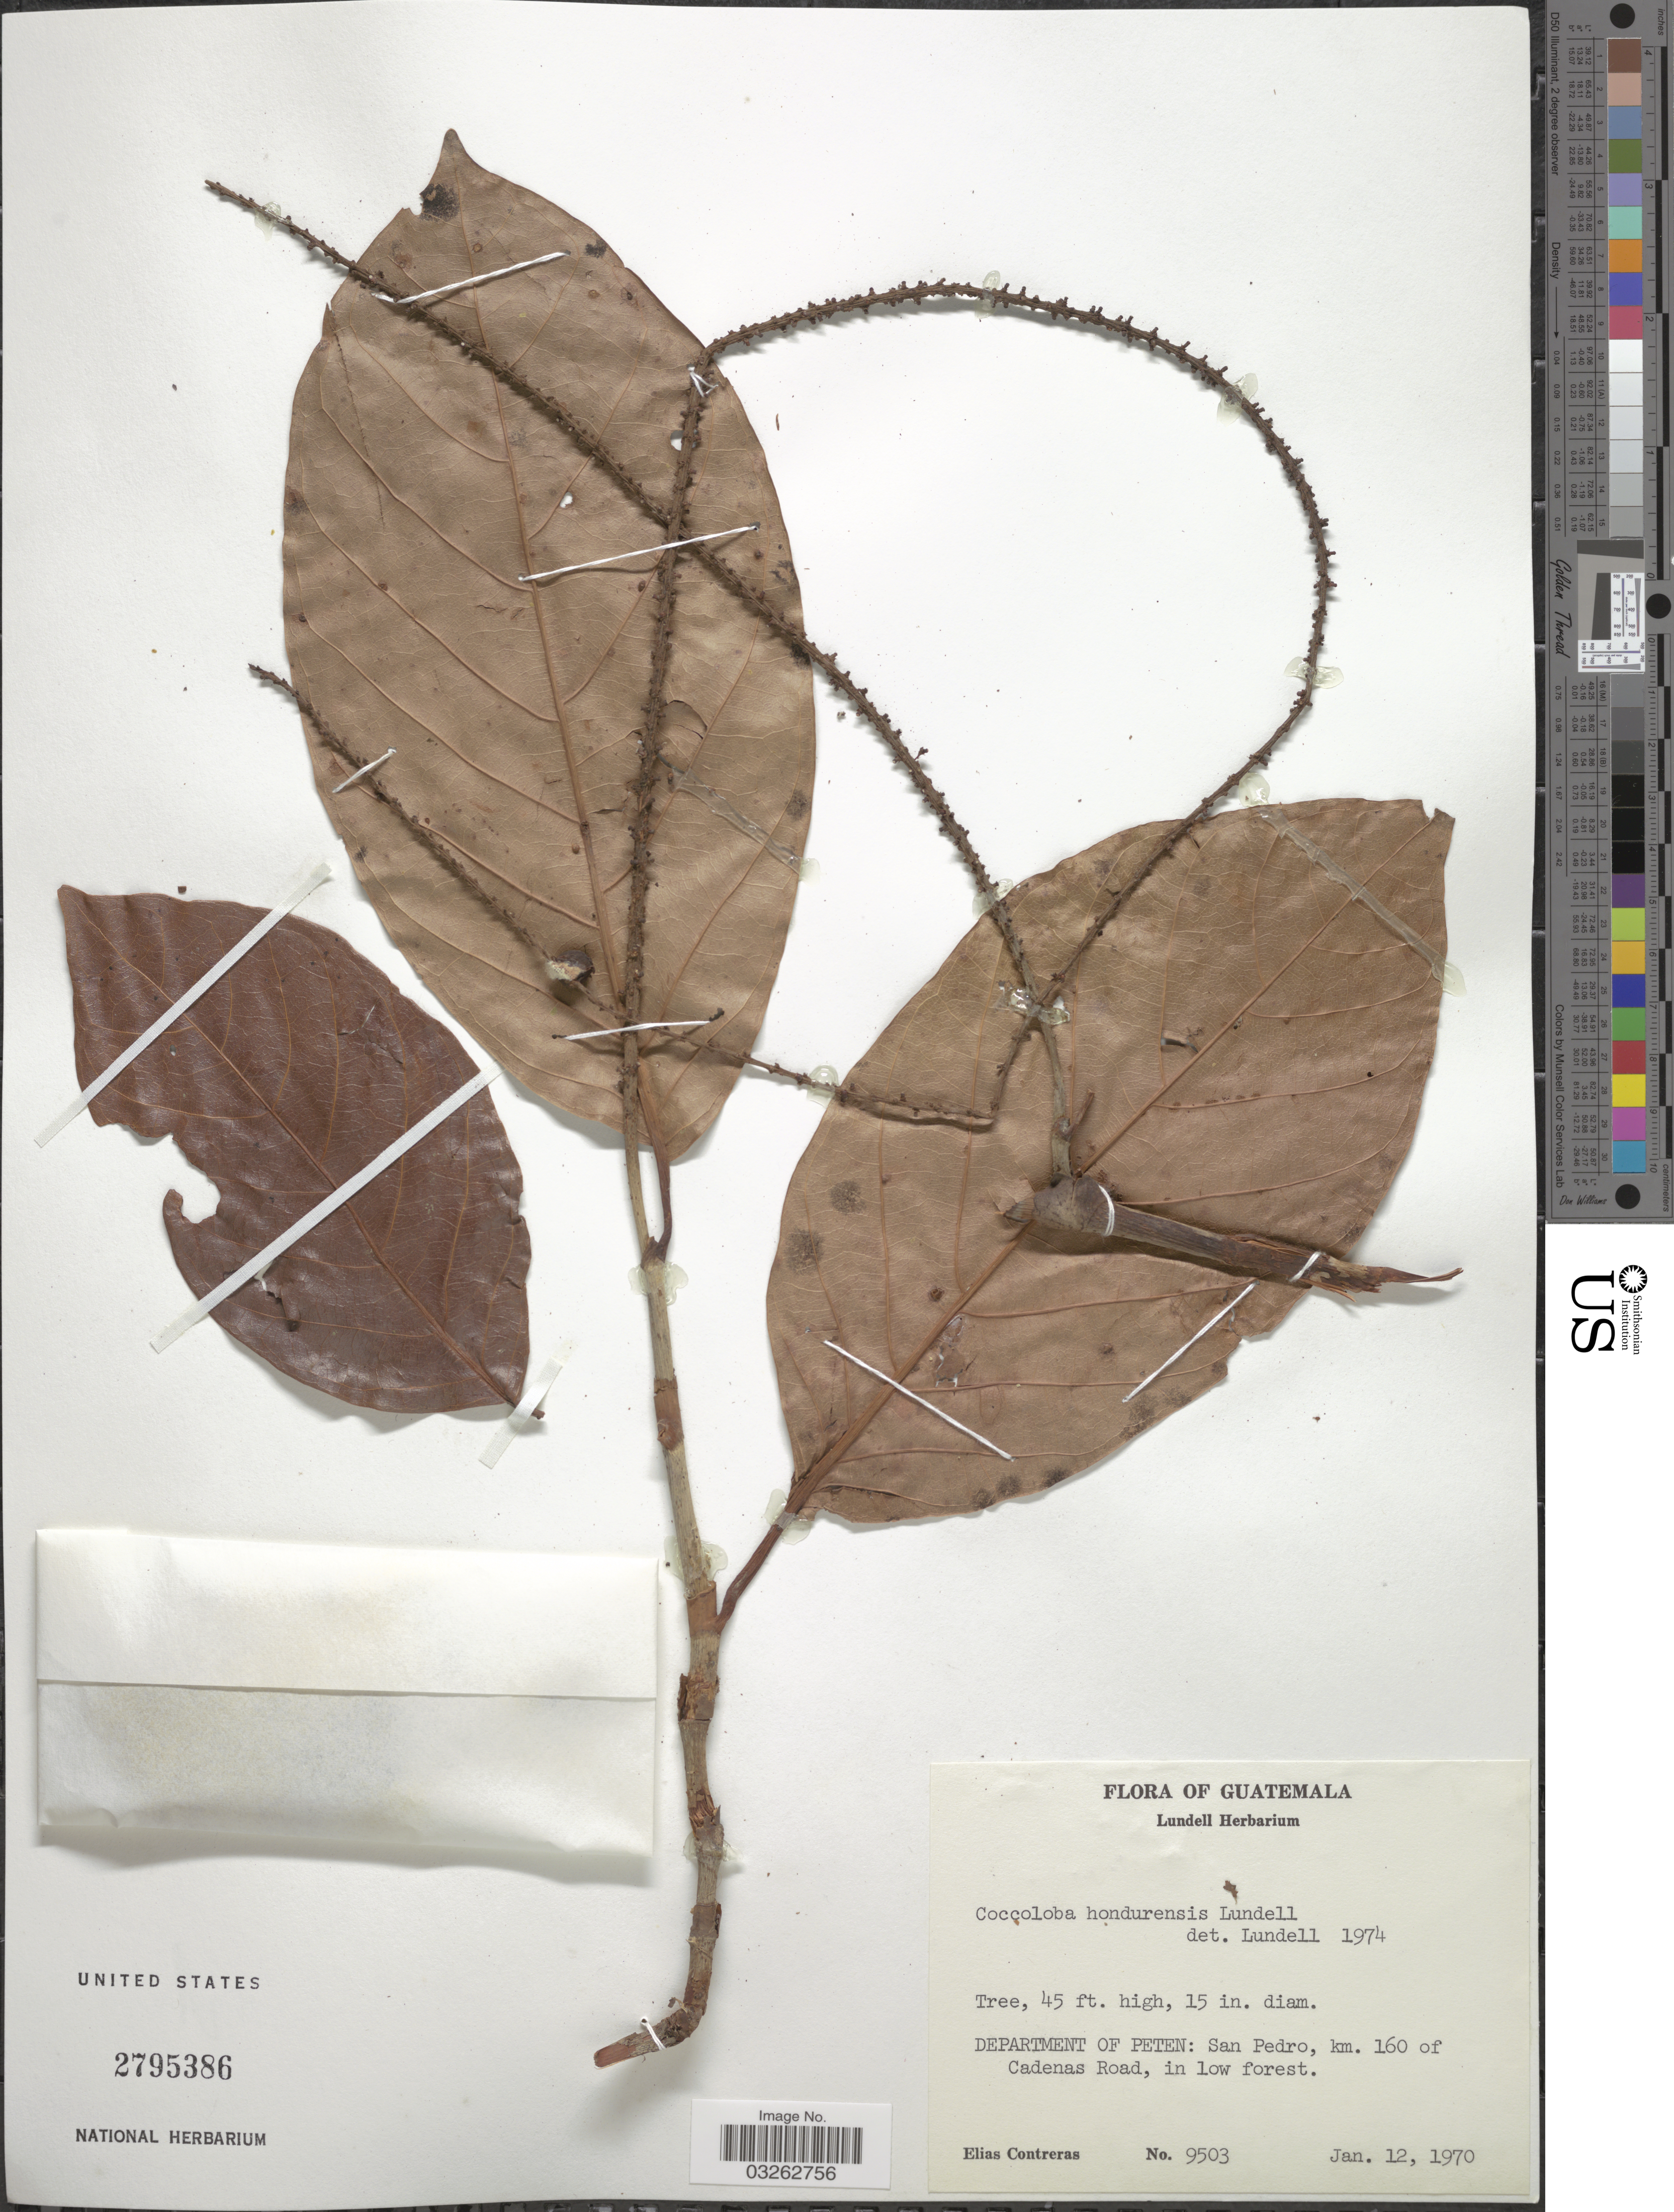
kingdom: Plantae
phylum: Tracheophyta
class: Magnoliopsida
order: Caryophyllales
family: Polygonaceae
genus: Coccoloba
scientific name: Coccoloba hondurensis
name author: Lundell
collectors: E. Contreras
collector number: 9503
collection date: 1970-01-12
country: Guatemala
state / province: El Petén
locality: Department of Peten: San Pedro, km. 160 of Cadenas Road, in low forest.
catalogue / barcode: US 2795386